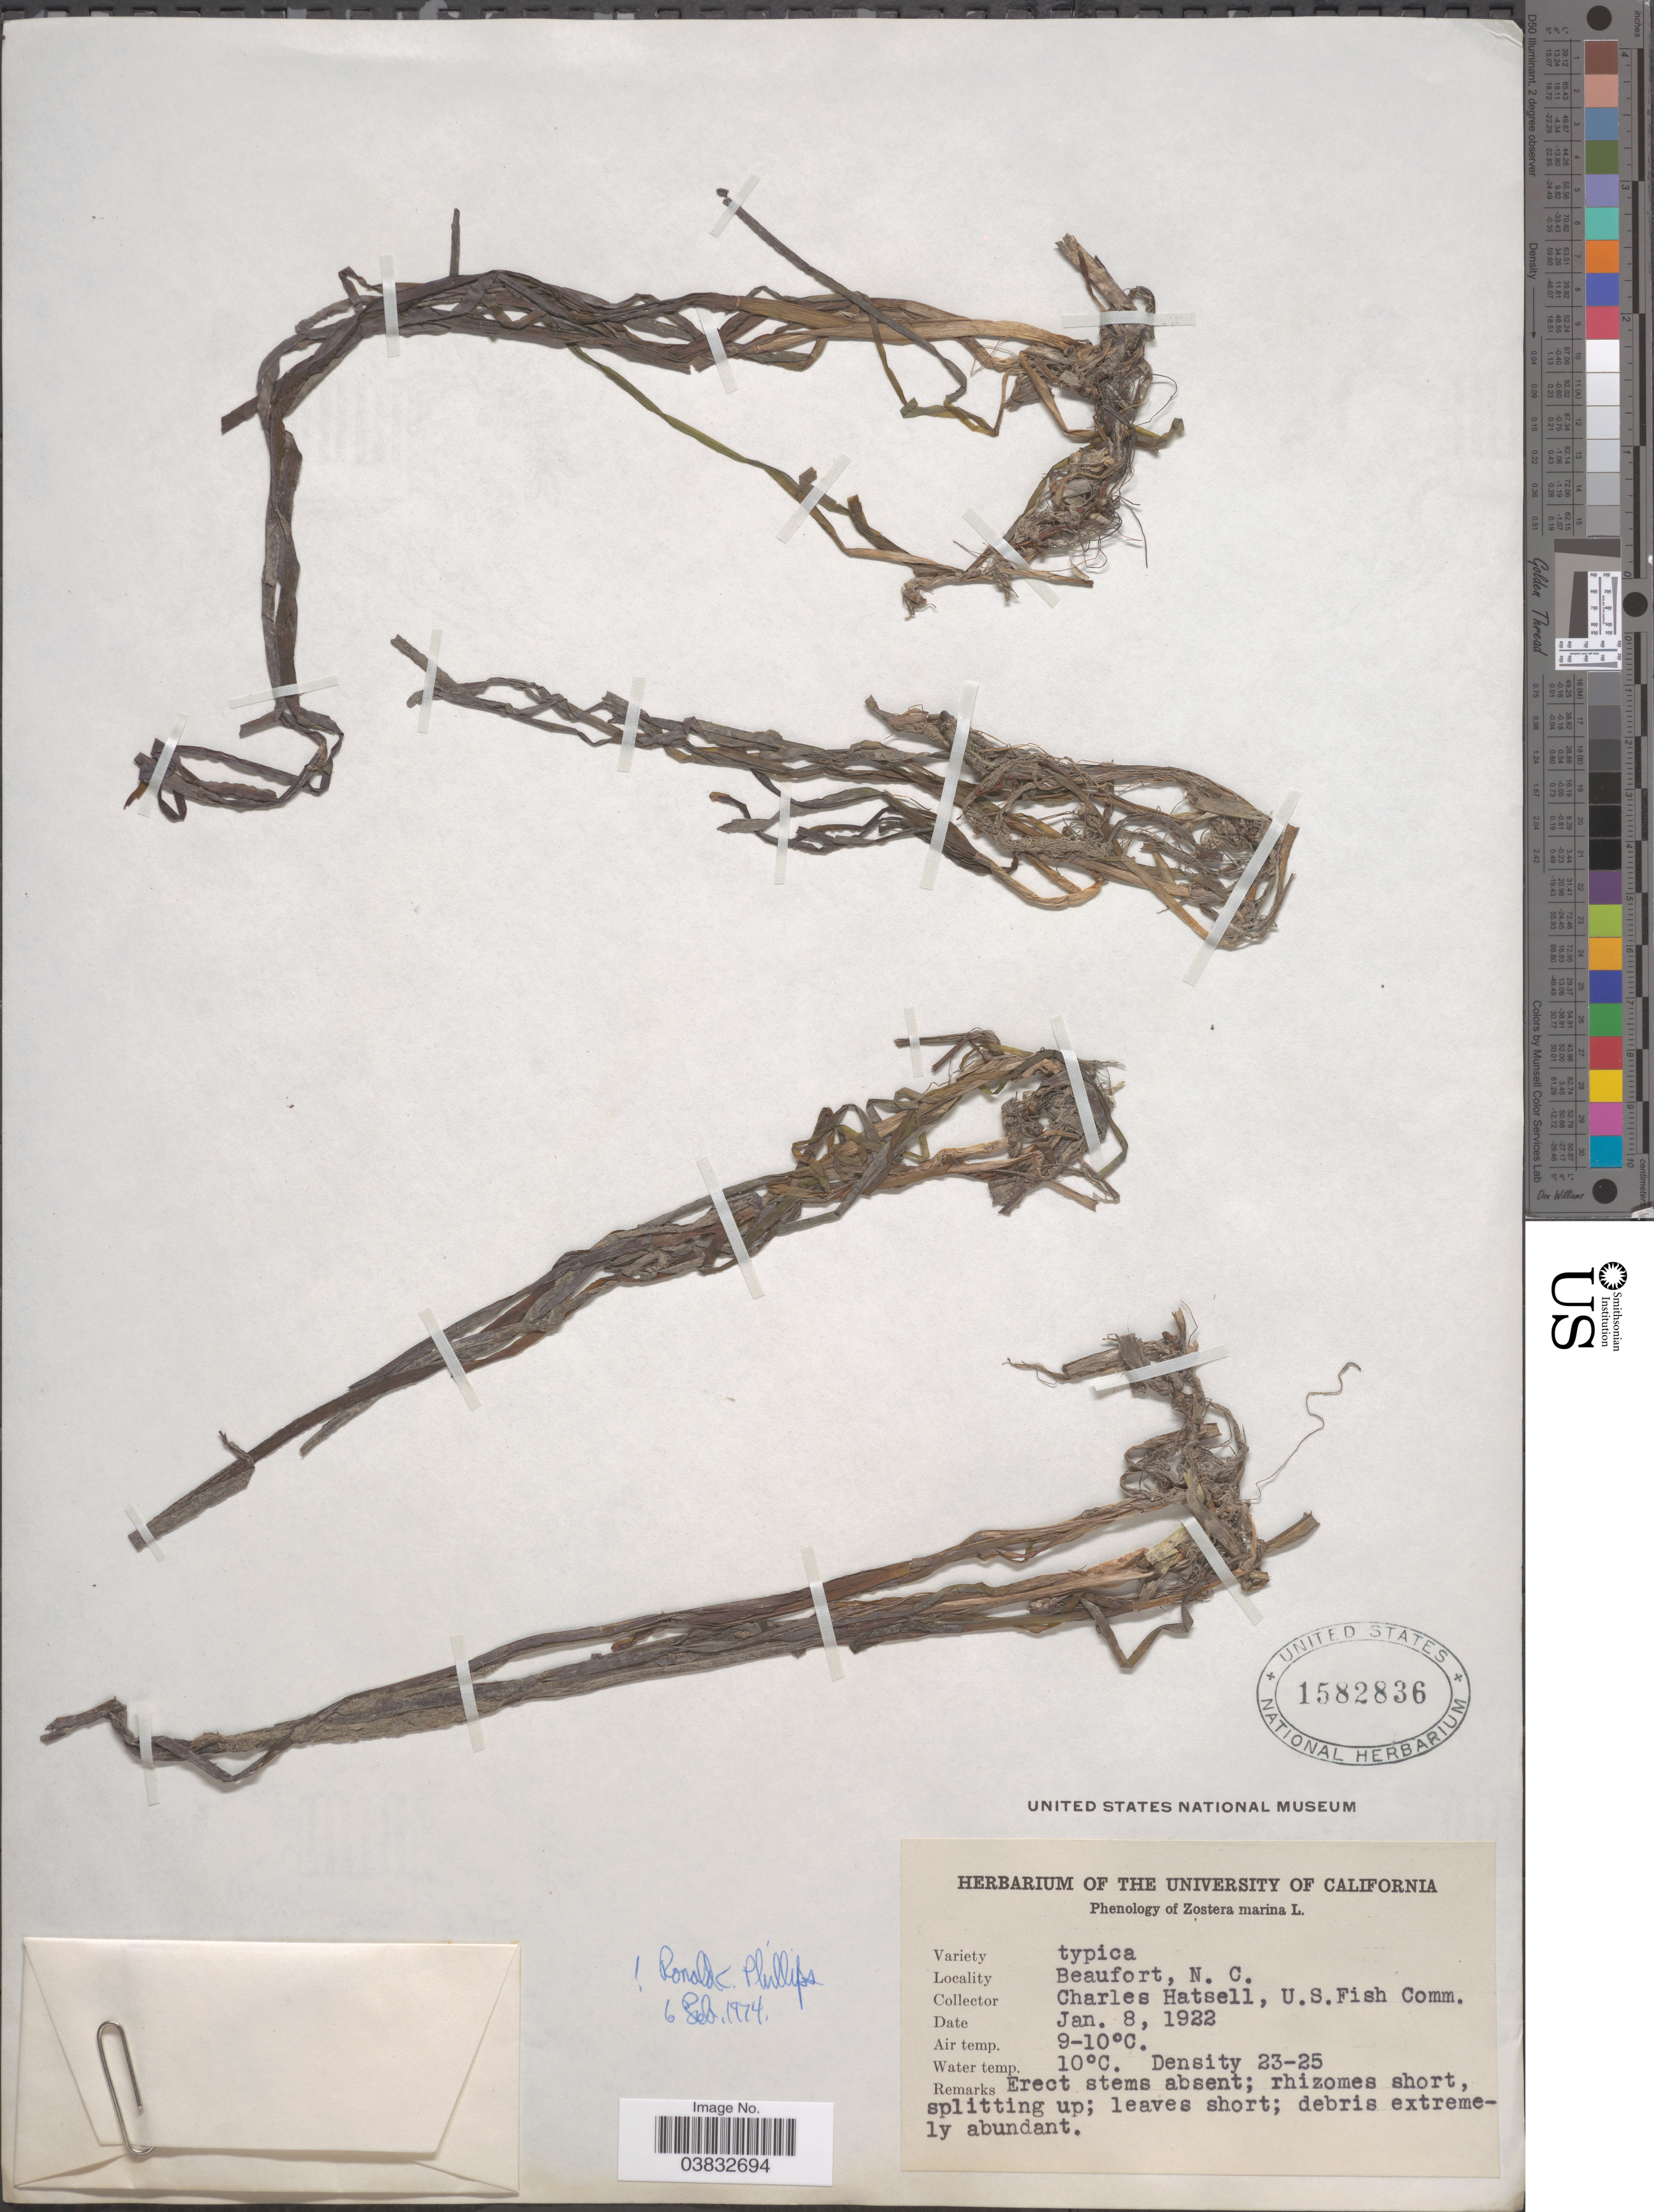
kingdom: Plantae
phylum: Tracheophyta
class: Liliopsida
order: Alismatales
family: Zosteraceae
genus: Zostera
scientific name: Zostera marina var. marina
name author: L.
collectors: C. Hatsell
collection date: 1922-01-08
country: United States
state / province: North Carolina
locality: Beaufort.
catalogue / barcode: US 1582836